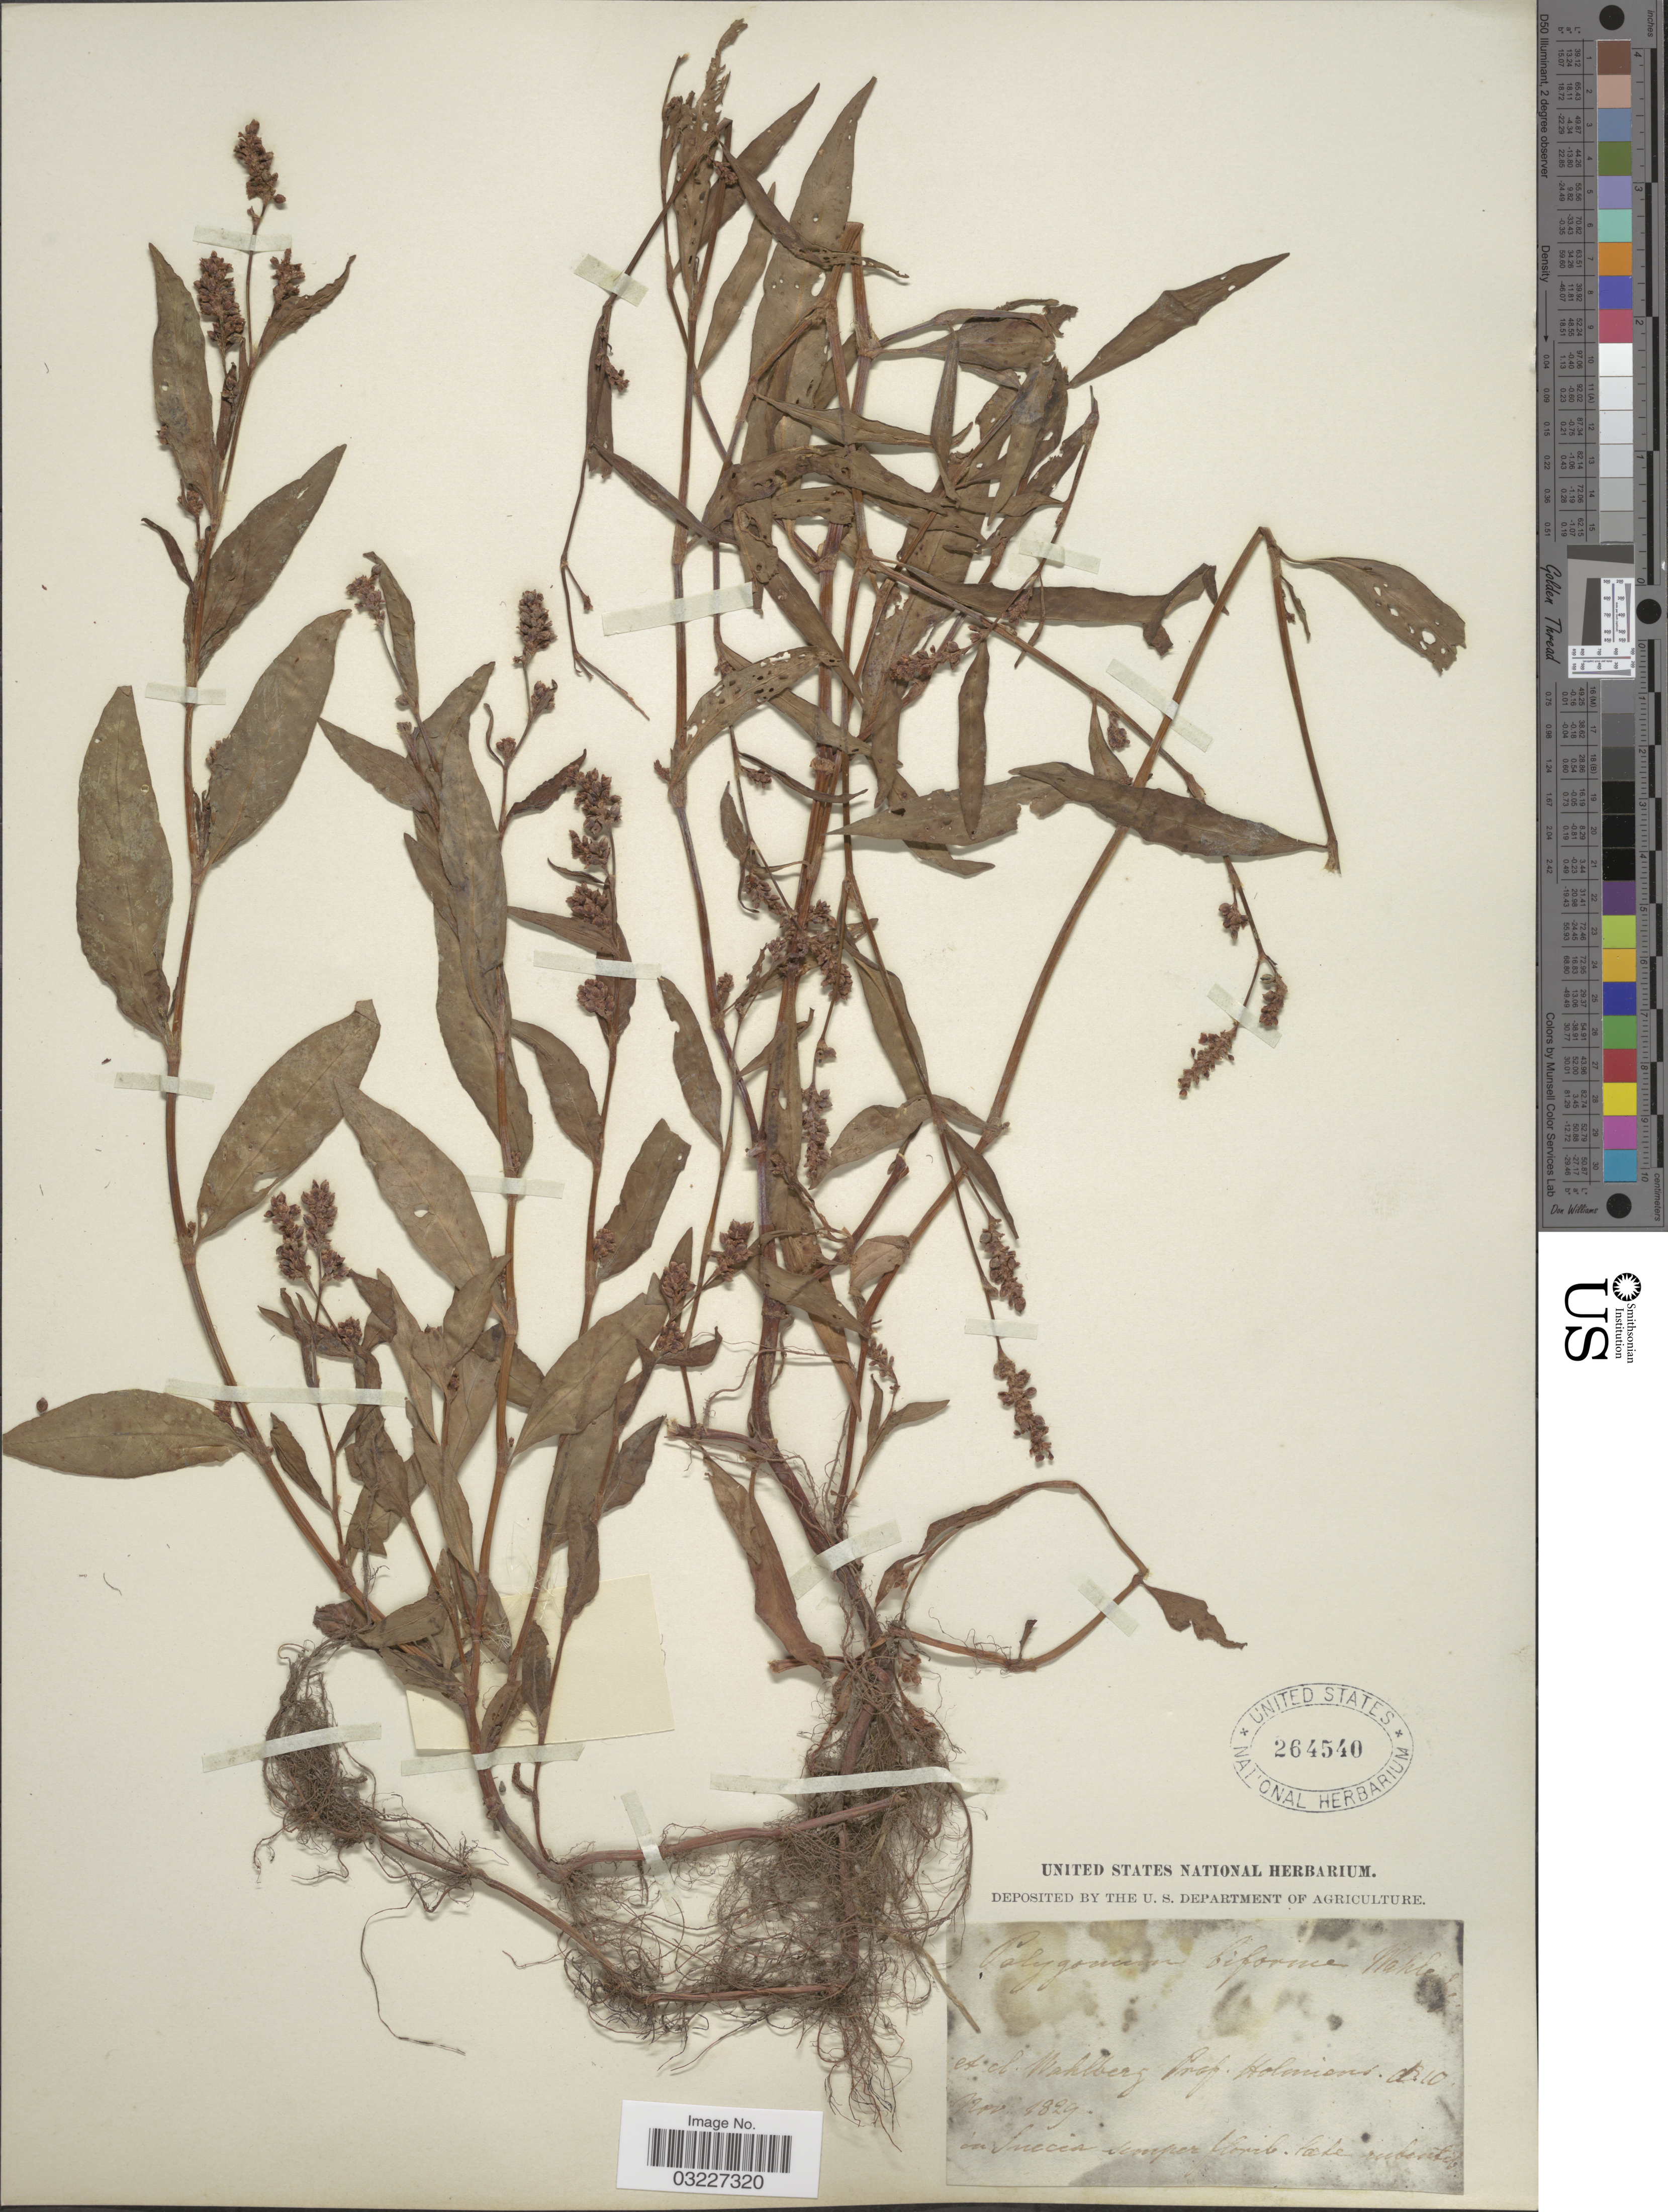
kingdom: Plantae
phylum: Tracheophyta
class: Magnoliopsida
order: Caryophyllales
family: Polygonaceae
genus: Polygonum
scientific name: Polygonum biforme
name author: Wahlenb.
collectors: Wahlberg & Collector illegible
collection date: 1829-11-10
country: Sweden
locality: In Suecia semper florib. lake rupestr.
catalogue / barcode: US 264540